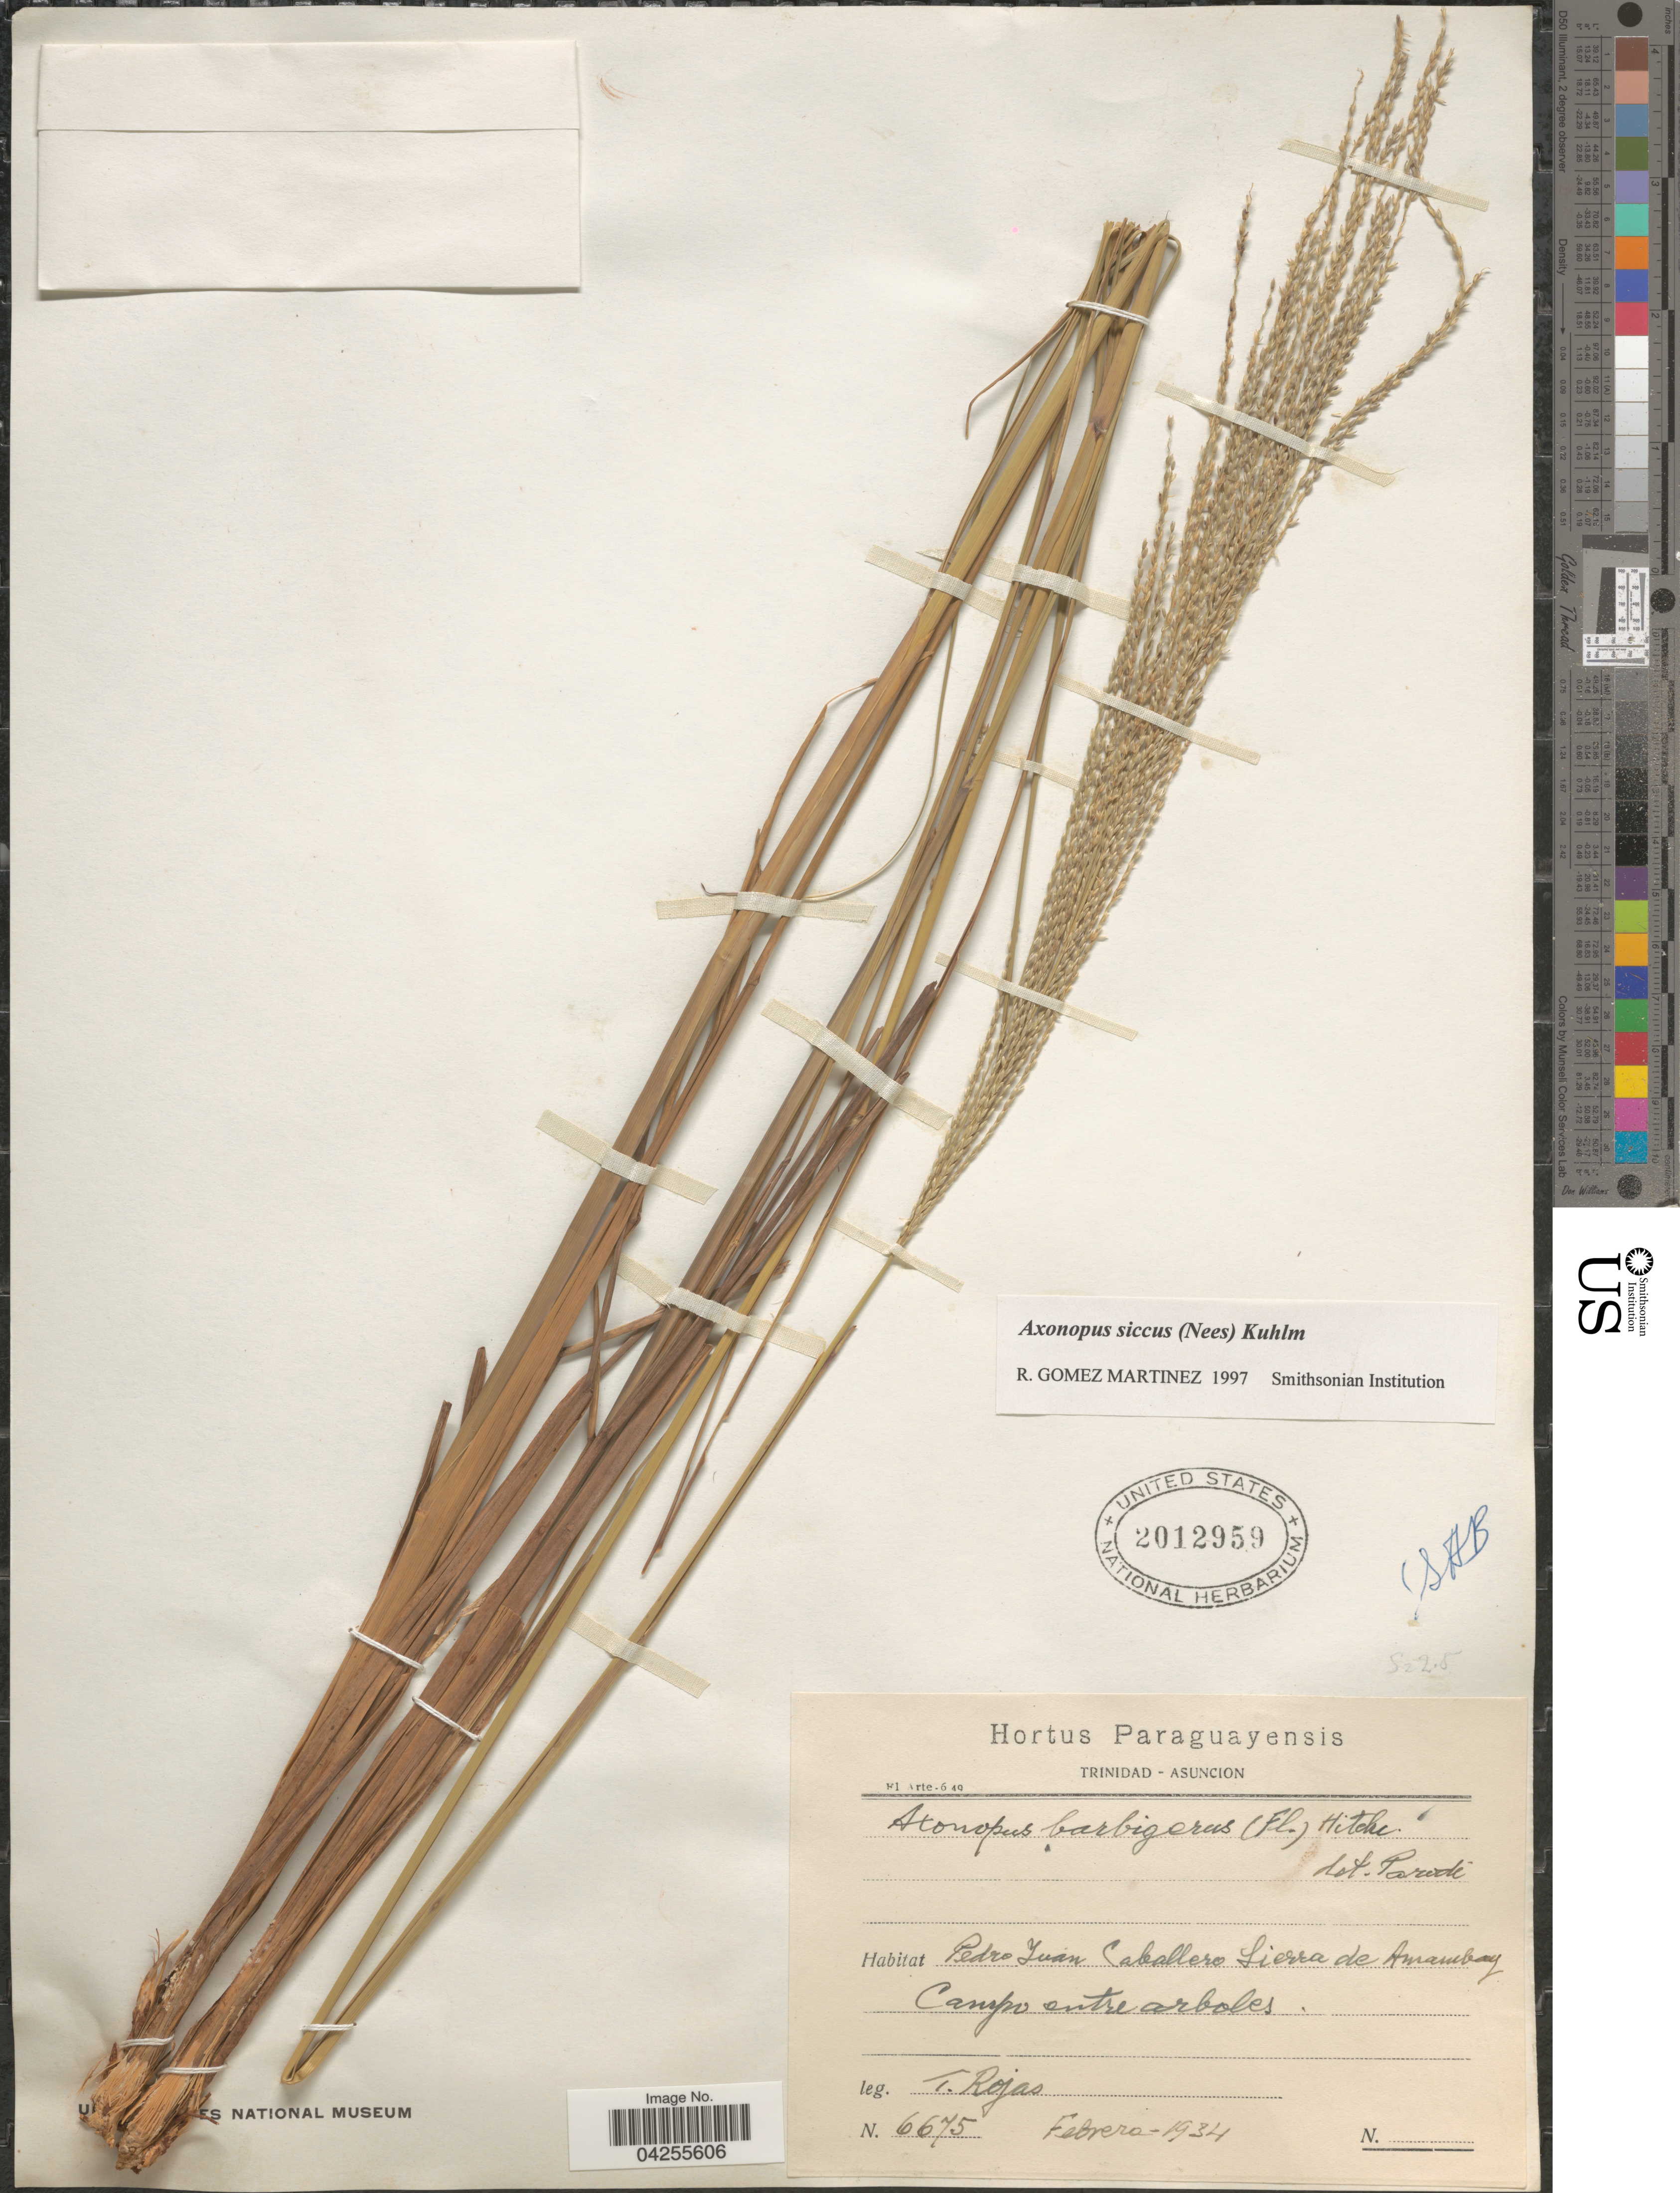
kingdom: Plantae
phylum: Tracheophyta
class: Liliopsida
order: Poales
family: Poaceae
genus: Axonopus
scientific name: Axonopus siccus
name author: (Nees) Kuhlm.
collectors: T. Rojas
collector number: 6675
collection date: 1934-02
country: Paraguay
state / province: Amambay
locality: Pedro Juan Caballero Sierra de Amambay. Campo entre arboles.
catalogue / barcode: US 2012959